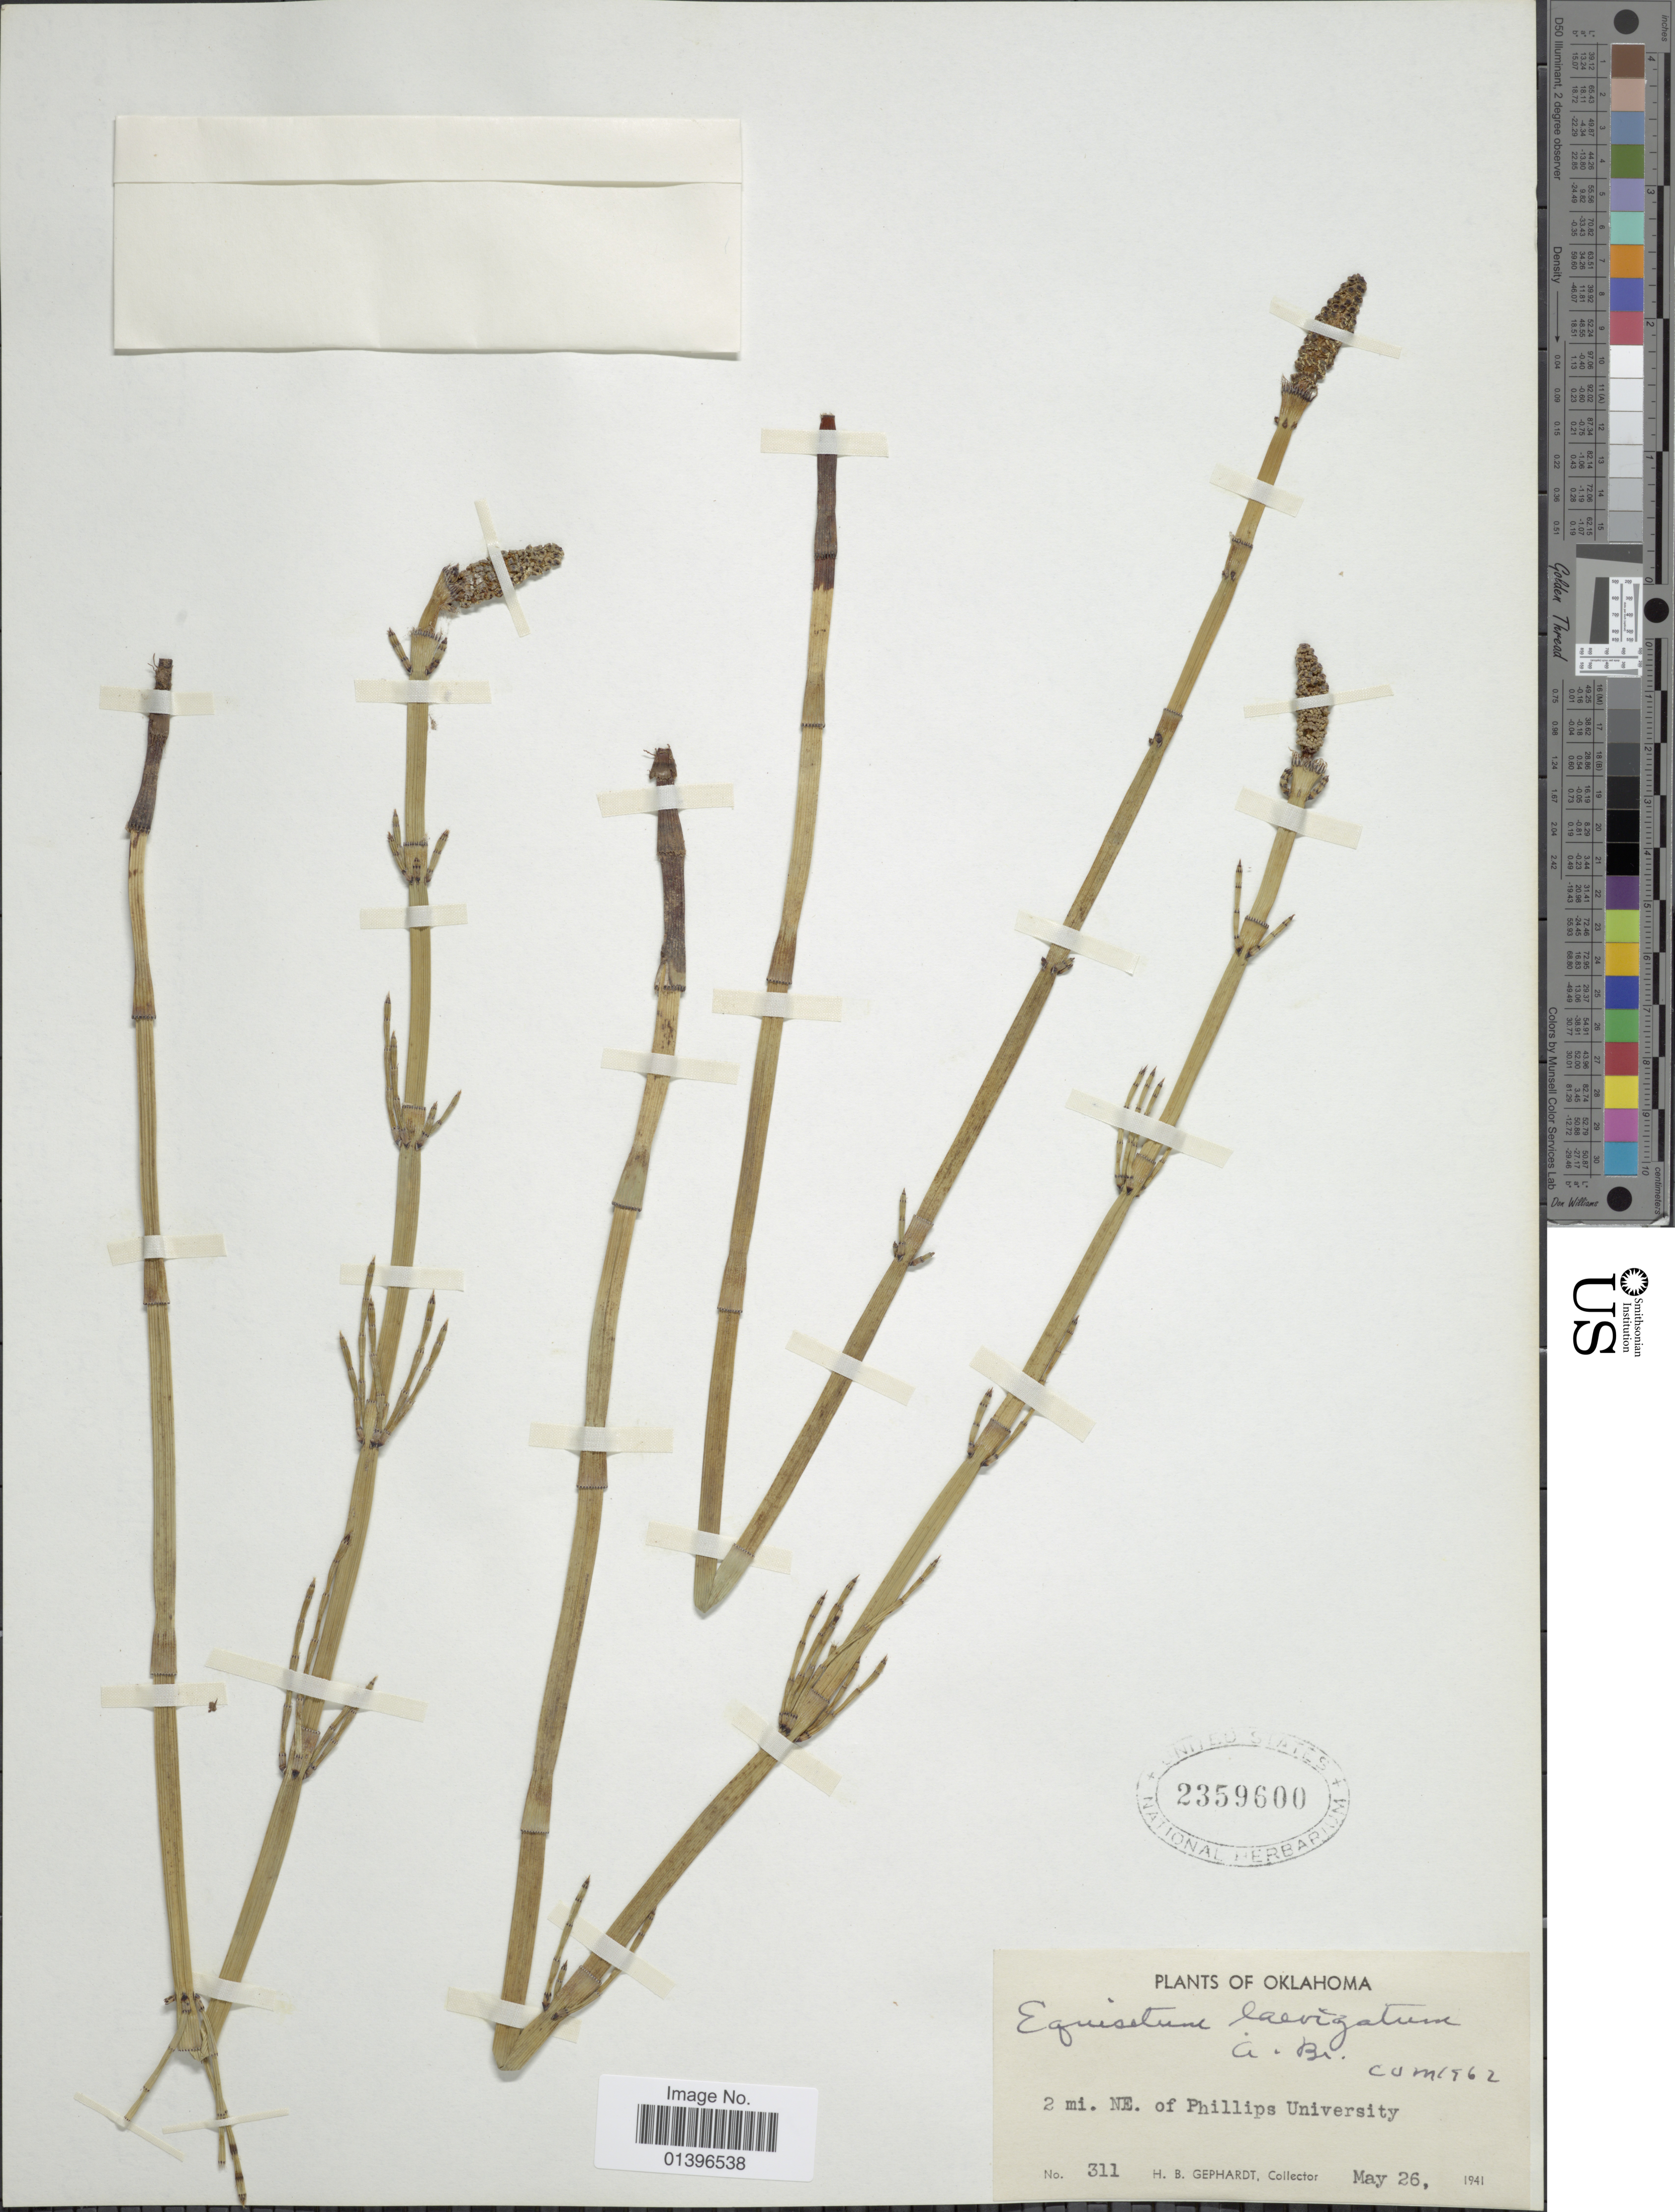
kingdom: Plantae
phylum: Tracheophyta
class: Polypodiopsida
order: Equisetales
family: Equisetaceae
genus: Equisetum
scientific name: Equisetum laevigatum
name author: A. Braun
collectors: H. Gephardt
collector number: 311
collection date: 1941-05-26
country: United States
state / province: Oklahoma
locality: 2 mi. NE. of Phillips University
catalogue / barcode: US 2359600